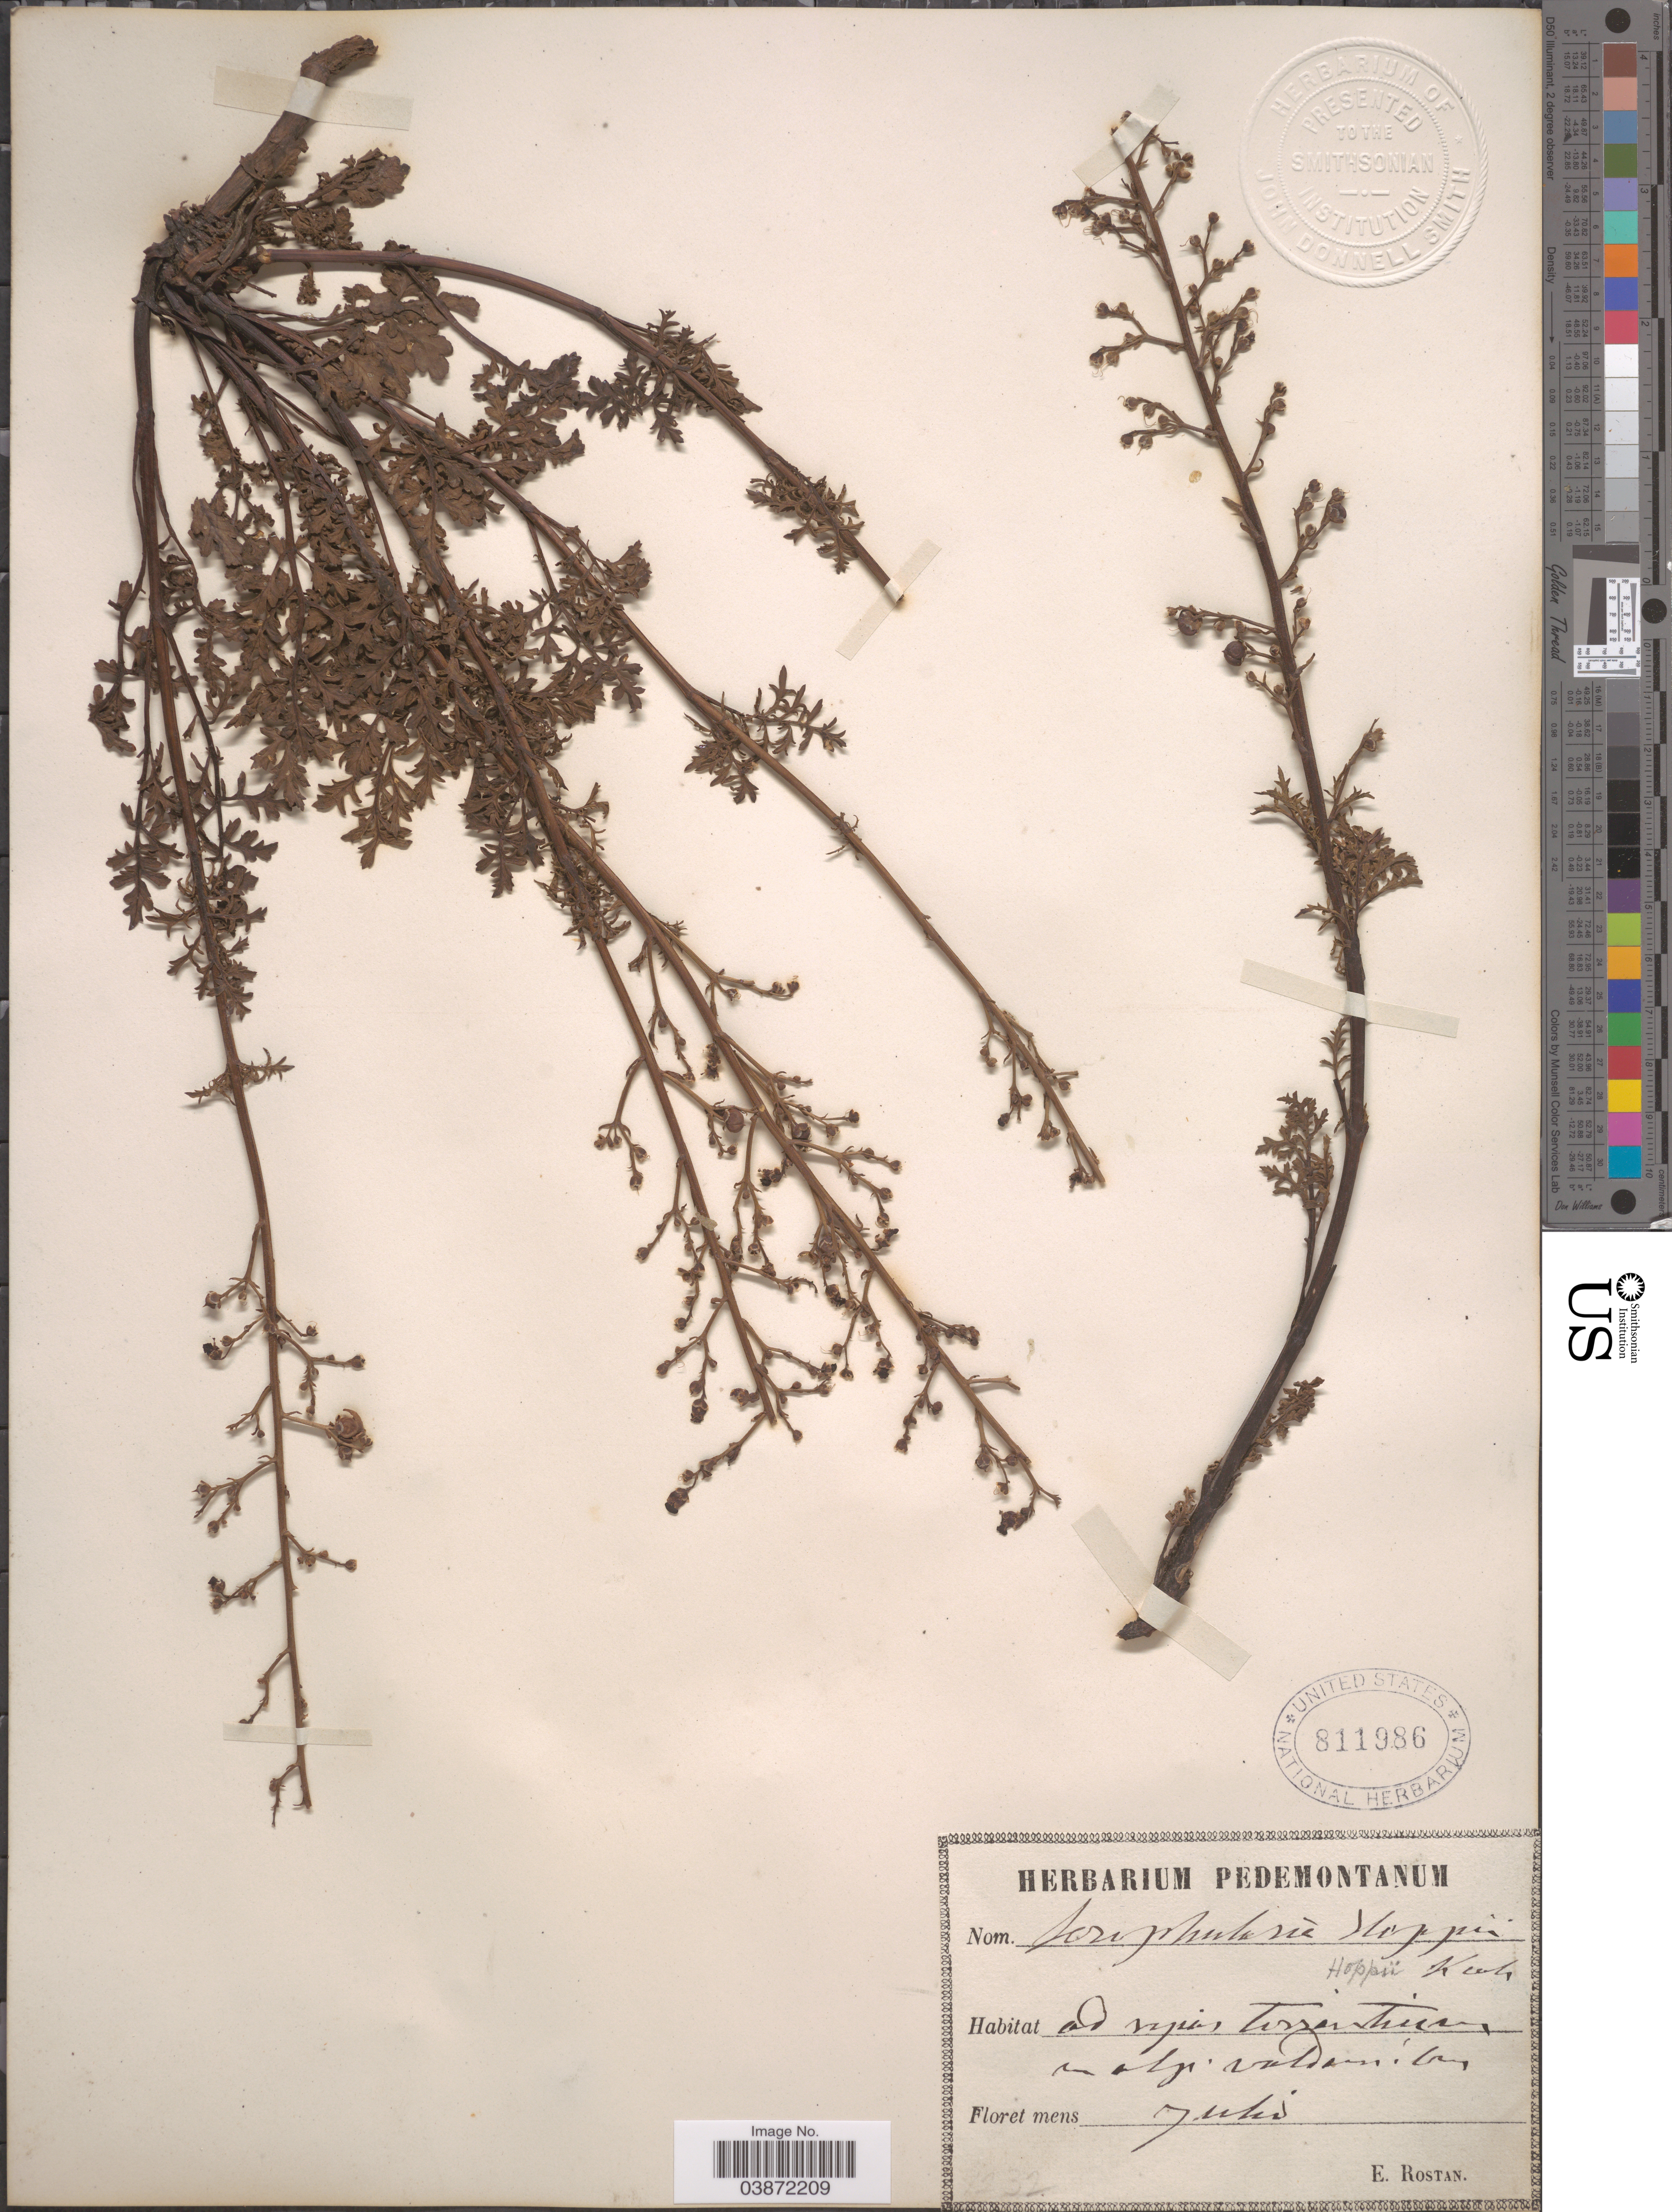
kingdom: Plantae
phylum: Tracheophyta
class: Magnoliopsida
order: Lamiales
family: Scrophulariaceae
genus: Scrophularia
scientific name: Scrophularia hoppii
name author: W.D.J. Koch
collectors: E. Rostan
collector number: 1232*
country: Italy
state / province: Piedmont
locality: Ad vajais torrentrica in alp valiniense. [interpreted]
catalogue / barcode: US 811986